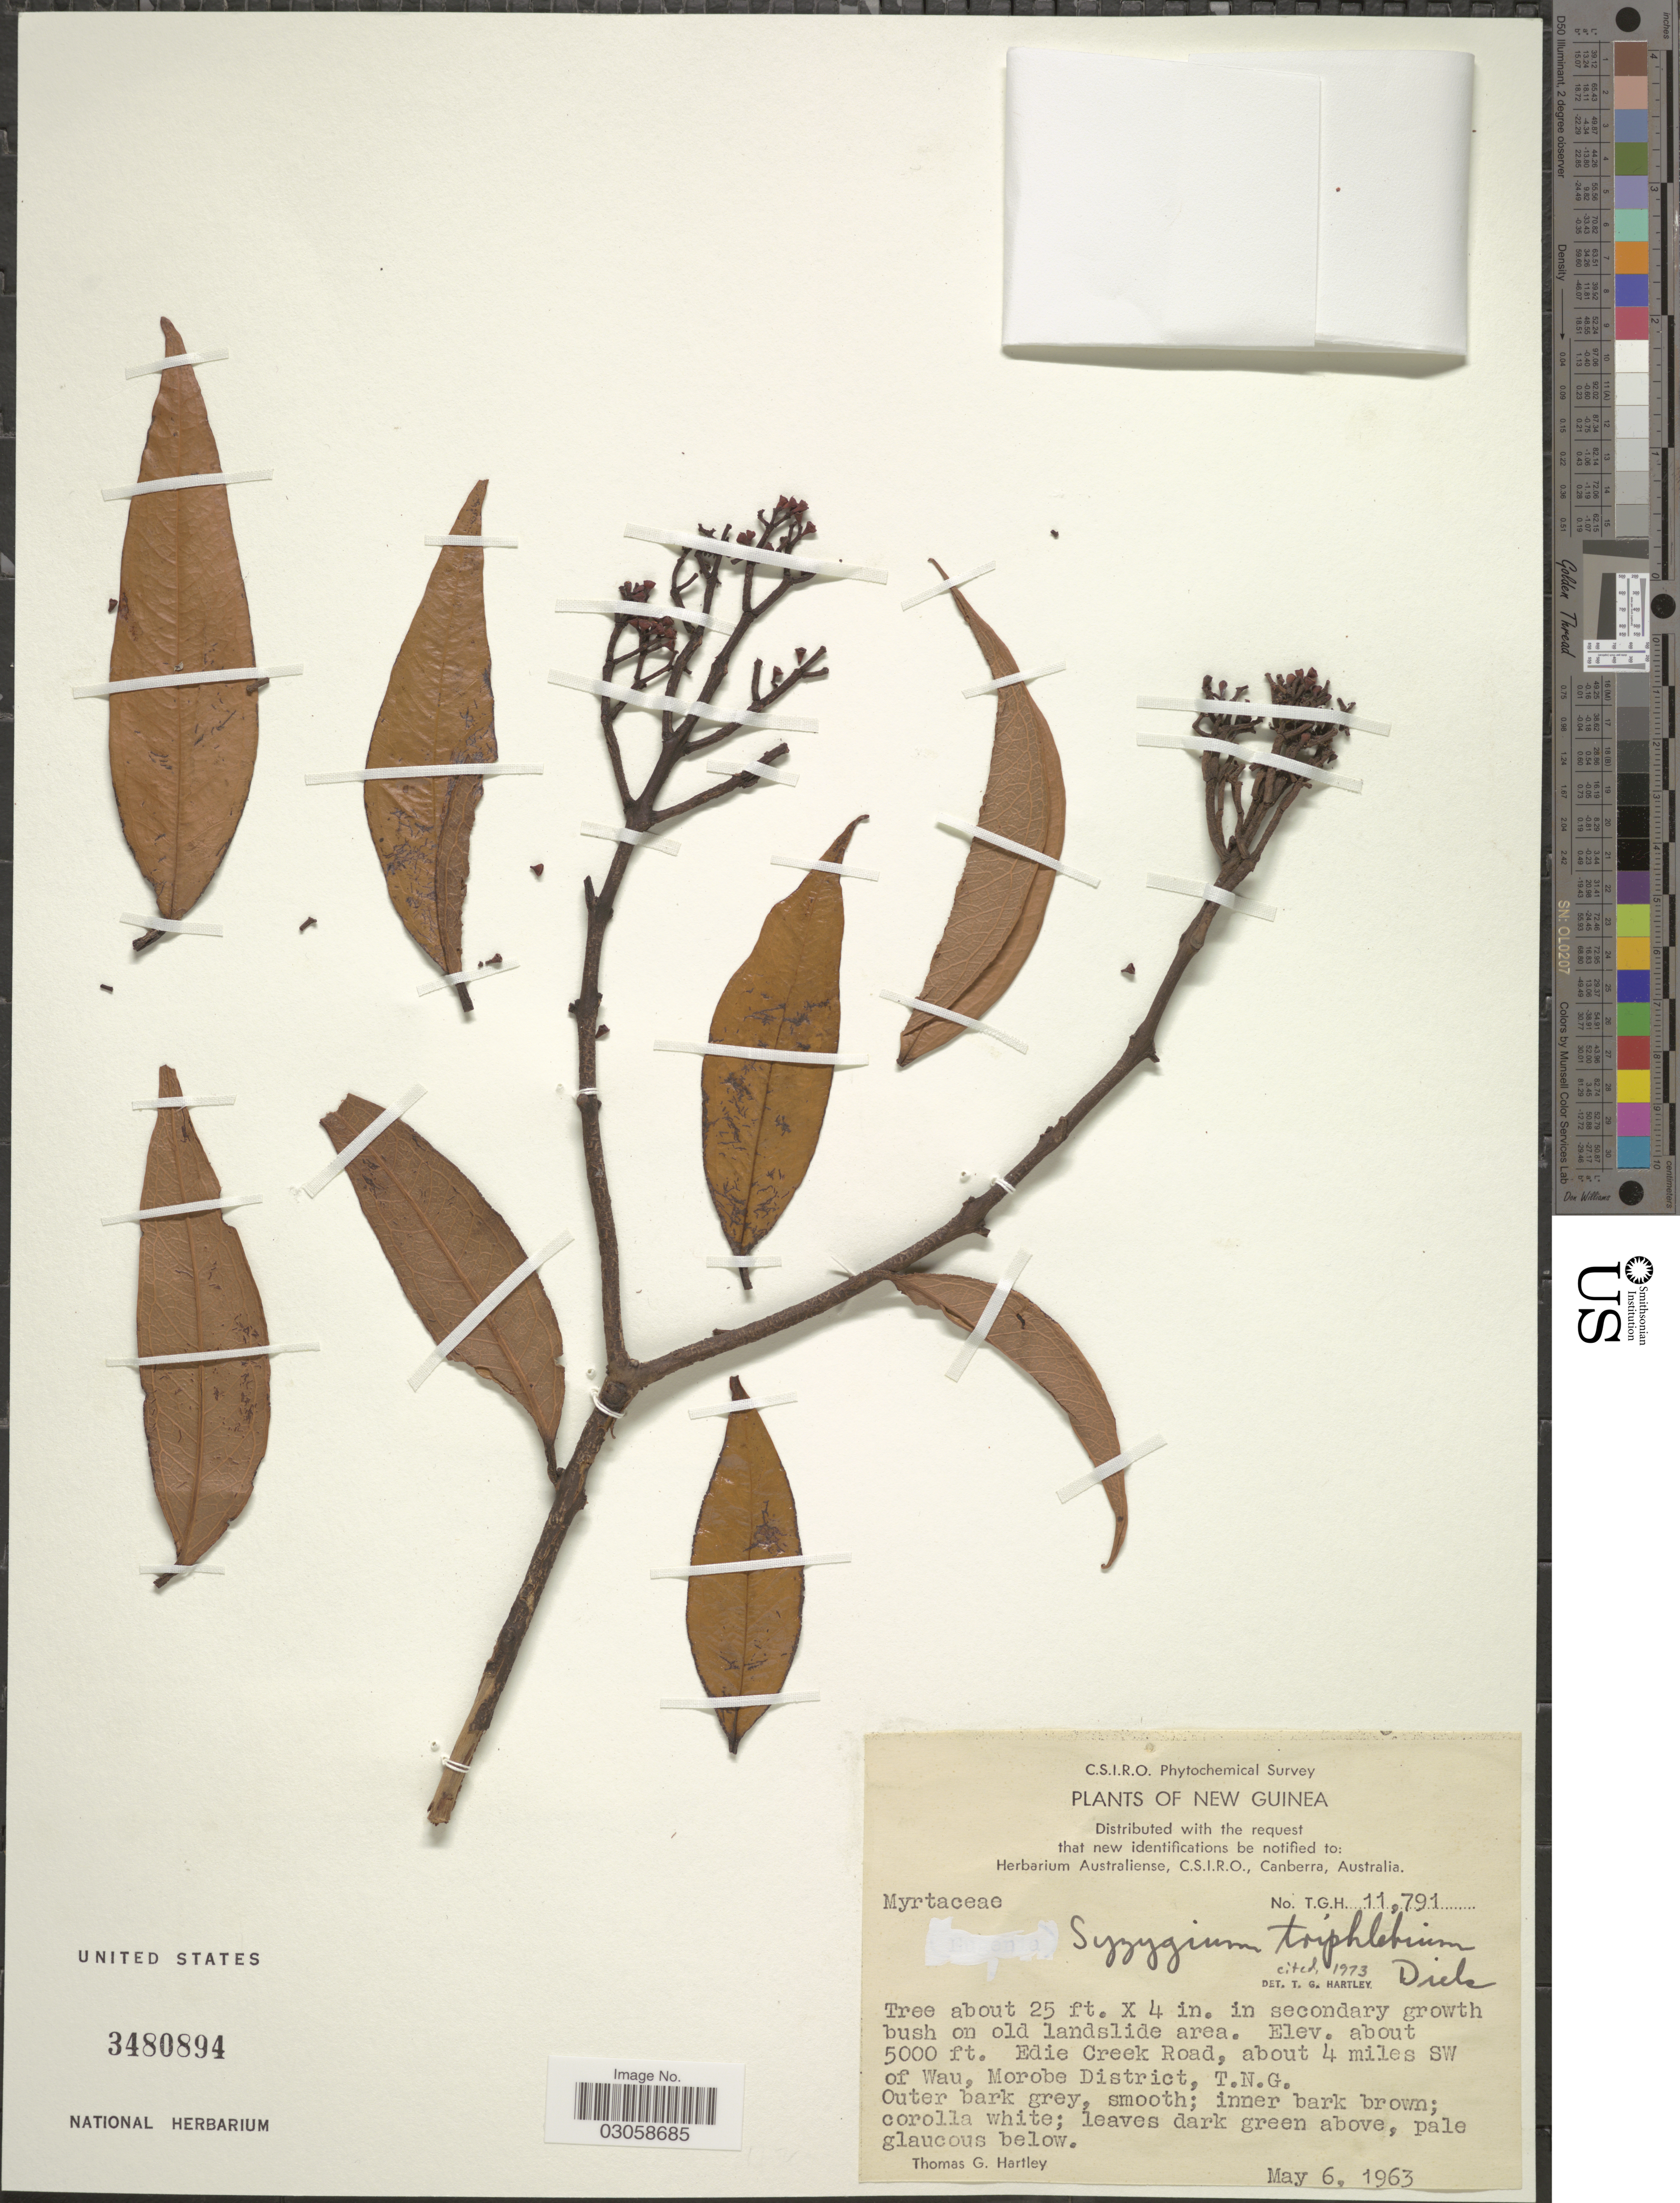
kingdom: Plantae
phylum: Tracheophyta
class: Magnoliopsida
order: Myrtales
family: Myrtaceae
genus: Syzygium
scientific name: Syzygium triphlebium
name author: Diels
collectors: T. G. Hartley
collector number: T.G.H. 11791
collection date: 1963-05-06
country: Papua New Guinea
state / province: Morobe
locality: New Guinea. Edie Creek Road, about 4 miles SW of Wau, Morobe District, T.N.G.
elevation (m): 1524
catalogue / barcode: US 3480894